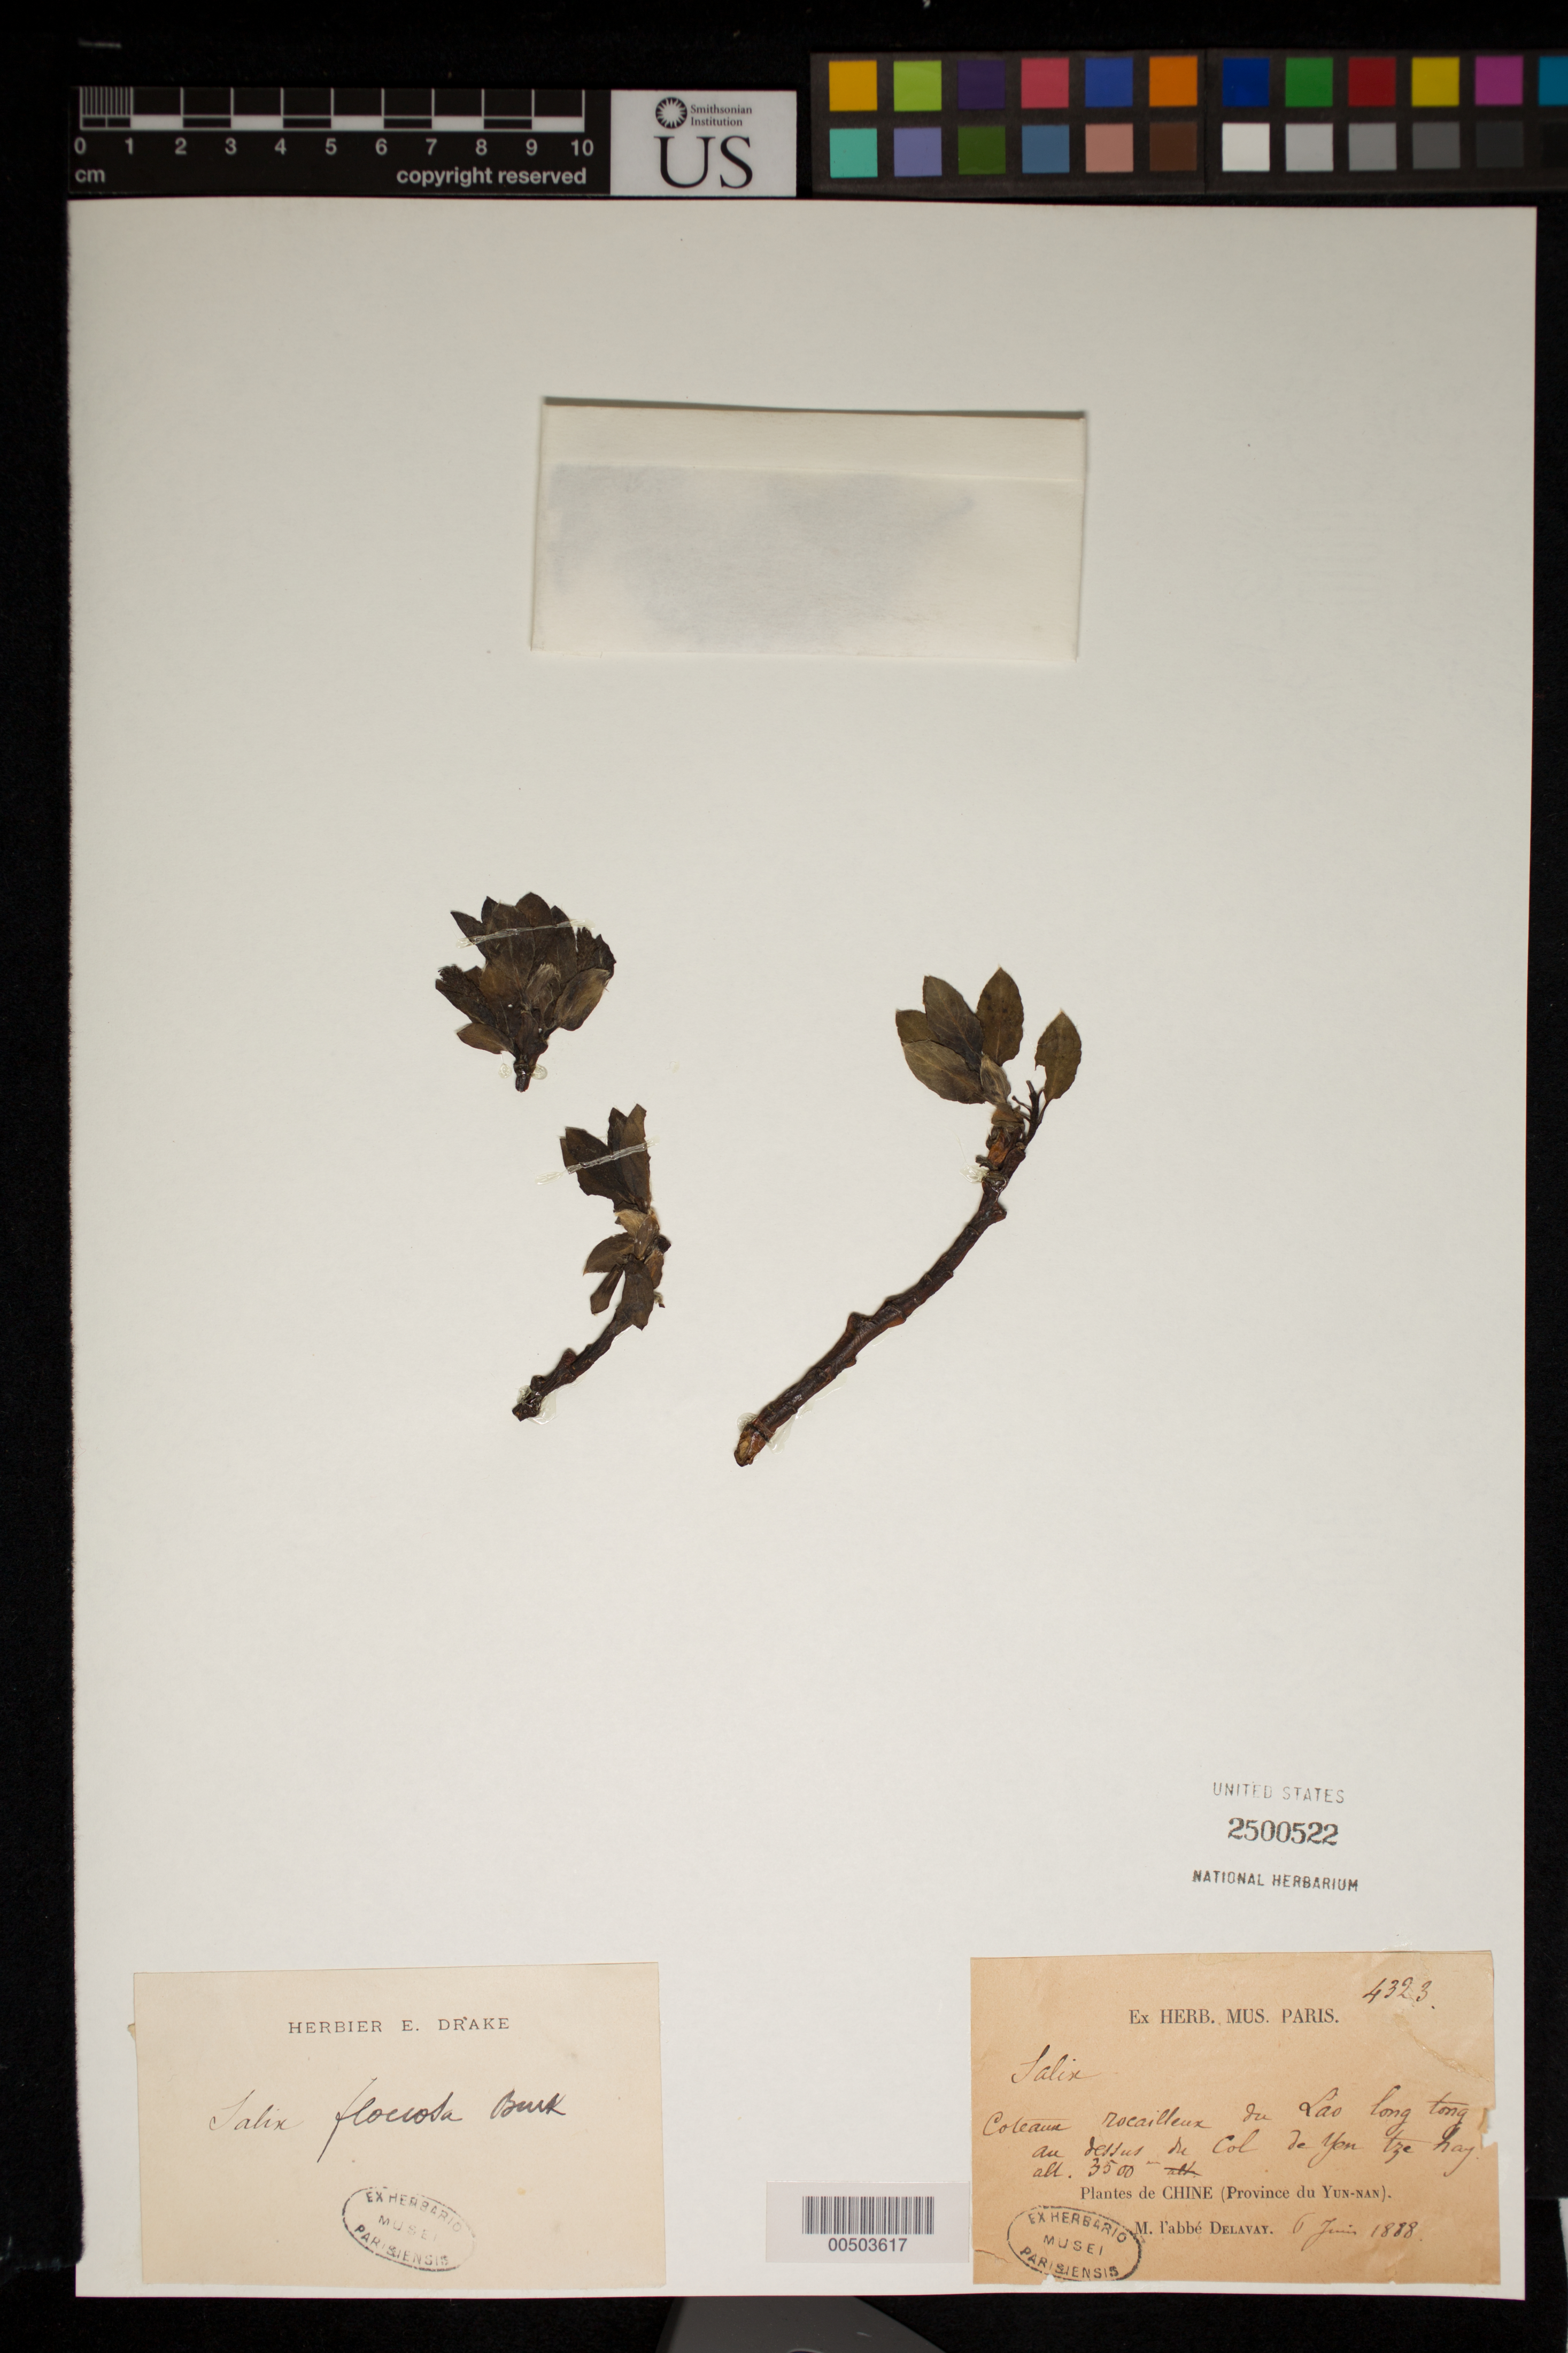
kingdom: Plantae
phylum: Tracheophyta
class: Magnoliopsida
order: Malpighiales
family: Salicaceae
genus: Salix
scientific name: Salix floccosa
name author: Burkill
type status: Syntype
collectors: P. Delavay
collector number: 4323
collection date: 1888-06-06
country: China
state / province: Yunnan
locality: Coteau rocailleux du Lao long tong [Laolongtong] au dessus de Col de Yen Tze hay [Yentzehay]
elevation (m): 3500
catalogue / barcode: US 2500522